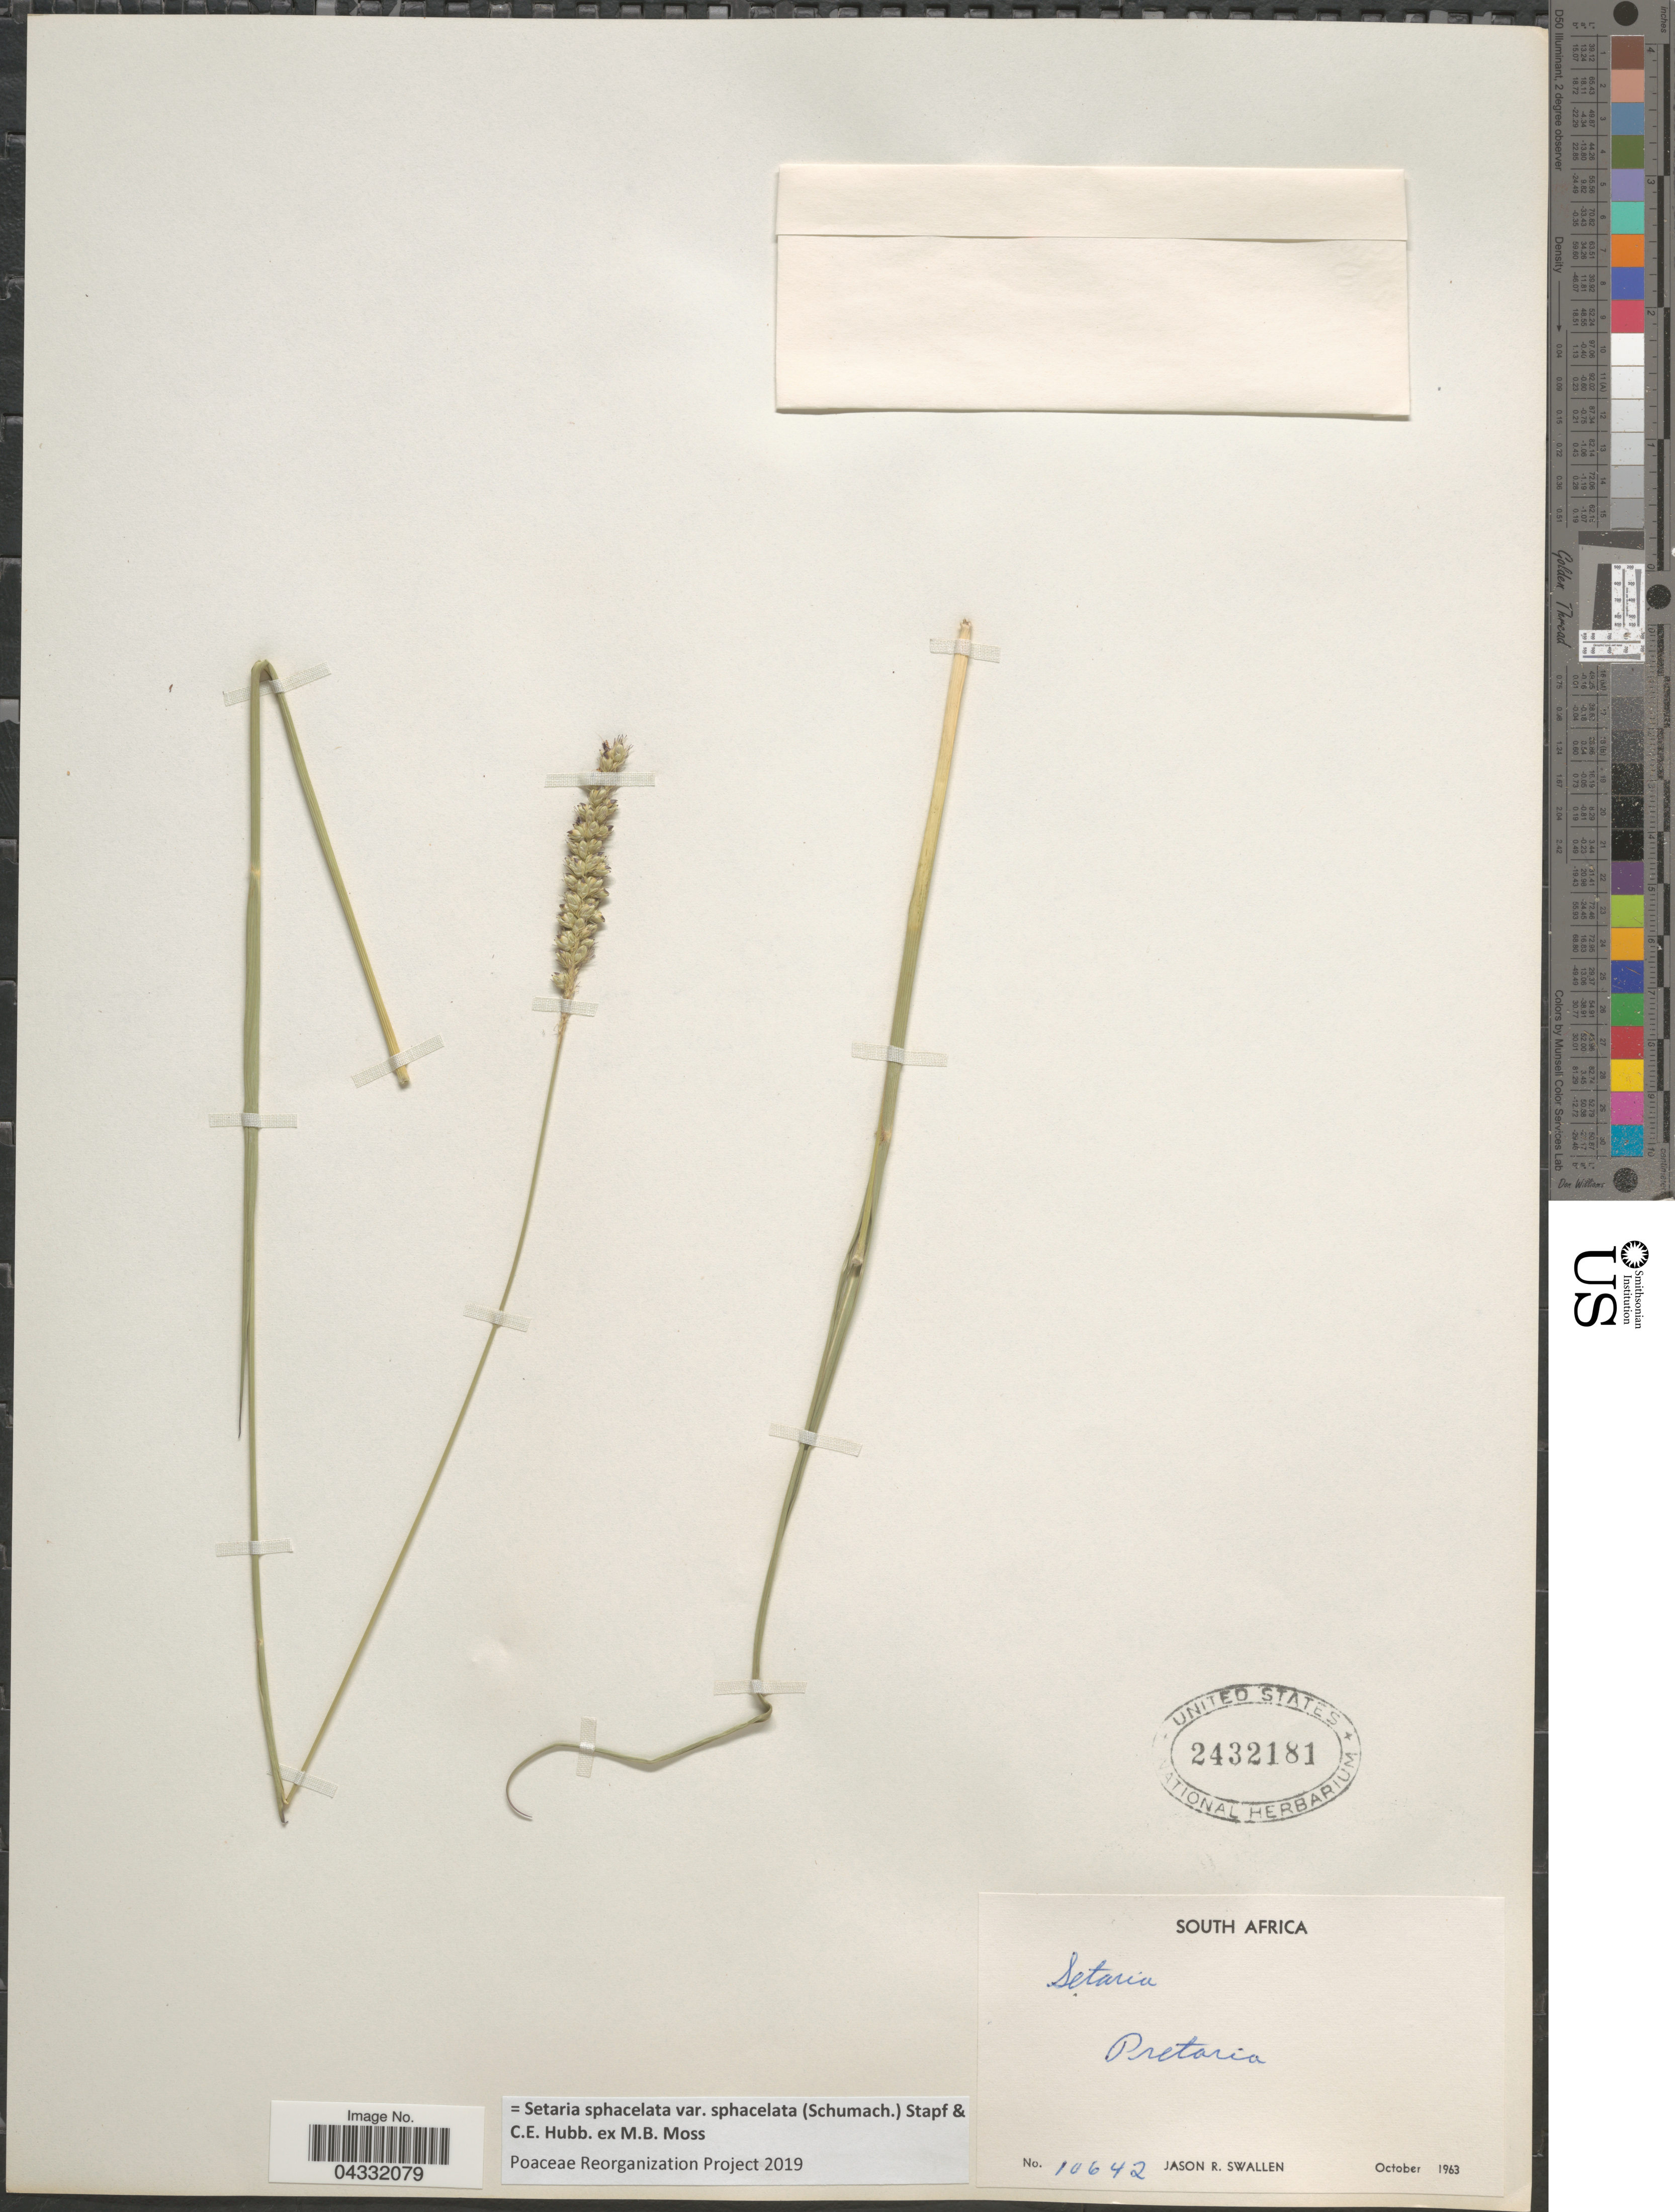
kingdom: Plantae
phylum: Tracheophyta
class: Liliopsida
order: Poales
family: Poaceae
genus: Setaria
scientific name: Setaria sphacelata var. sphacelata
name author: (Schumach.) Stapf & C. E. Hubb. ex M.B. Moss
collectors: J. R. Swallen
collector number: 10642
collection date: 1963-10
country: South Africa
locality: Pretoria.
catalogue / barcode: US 2432181